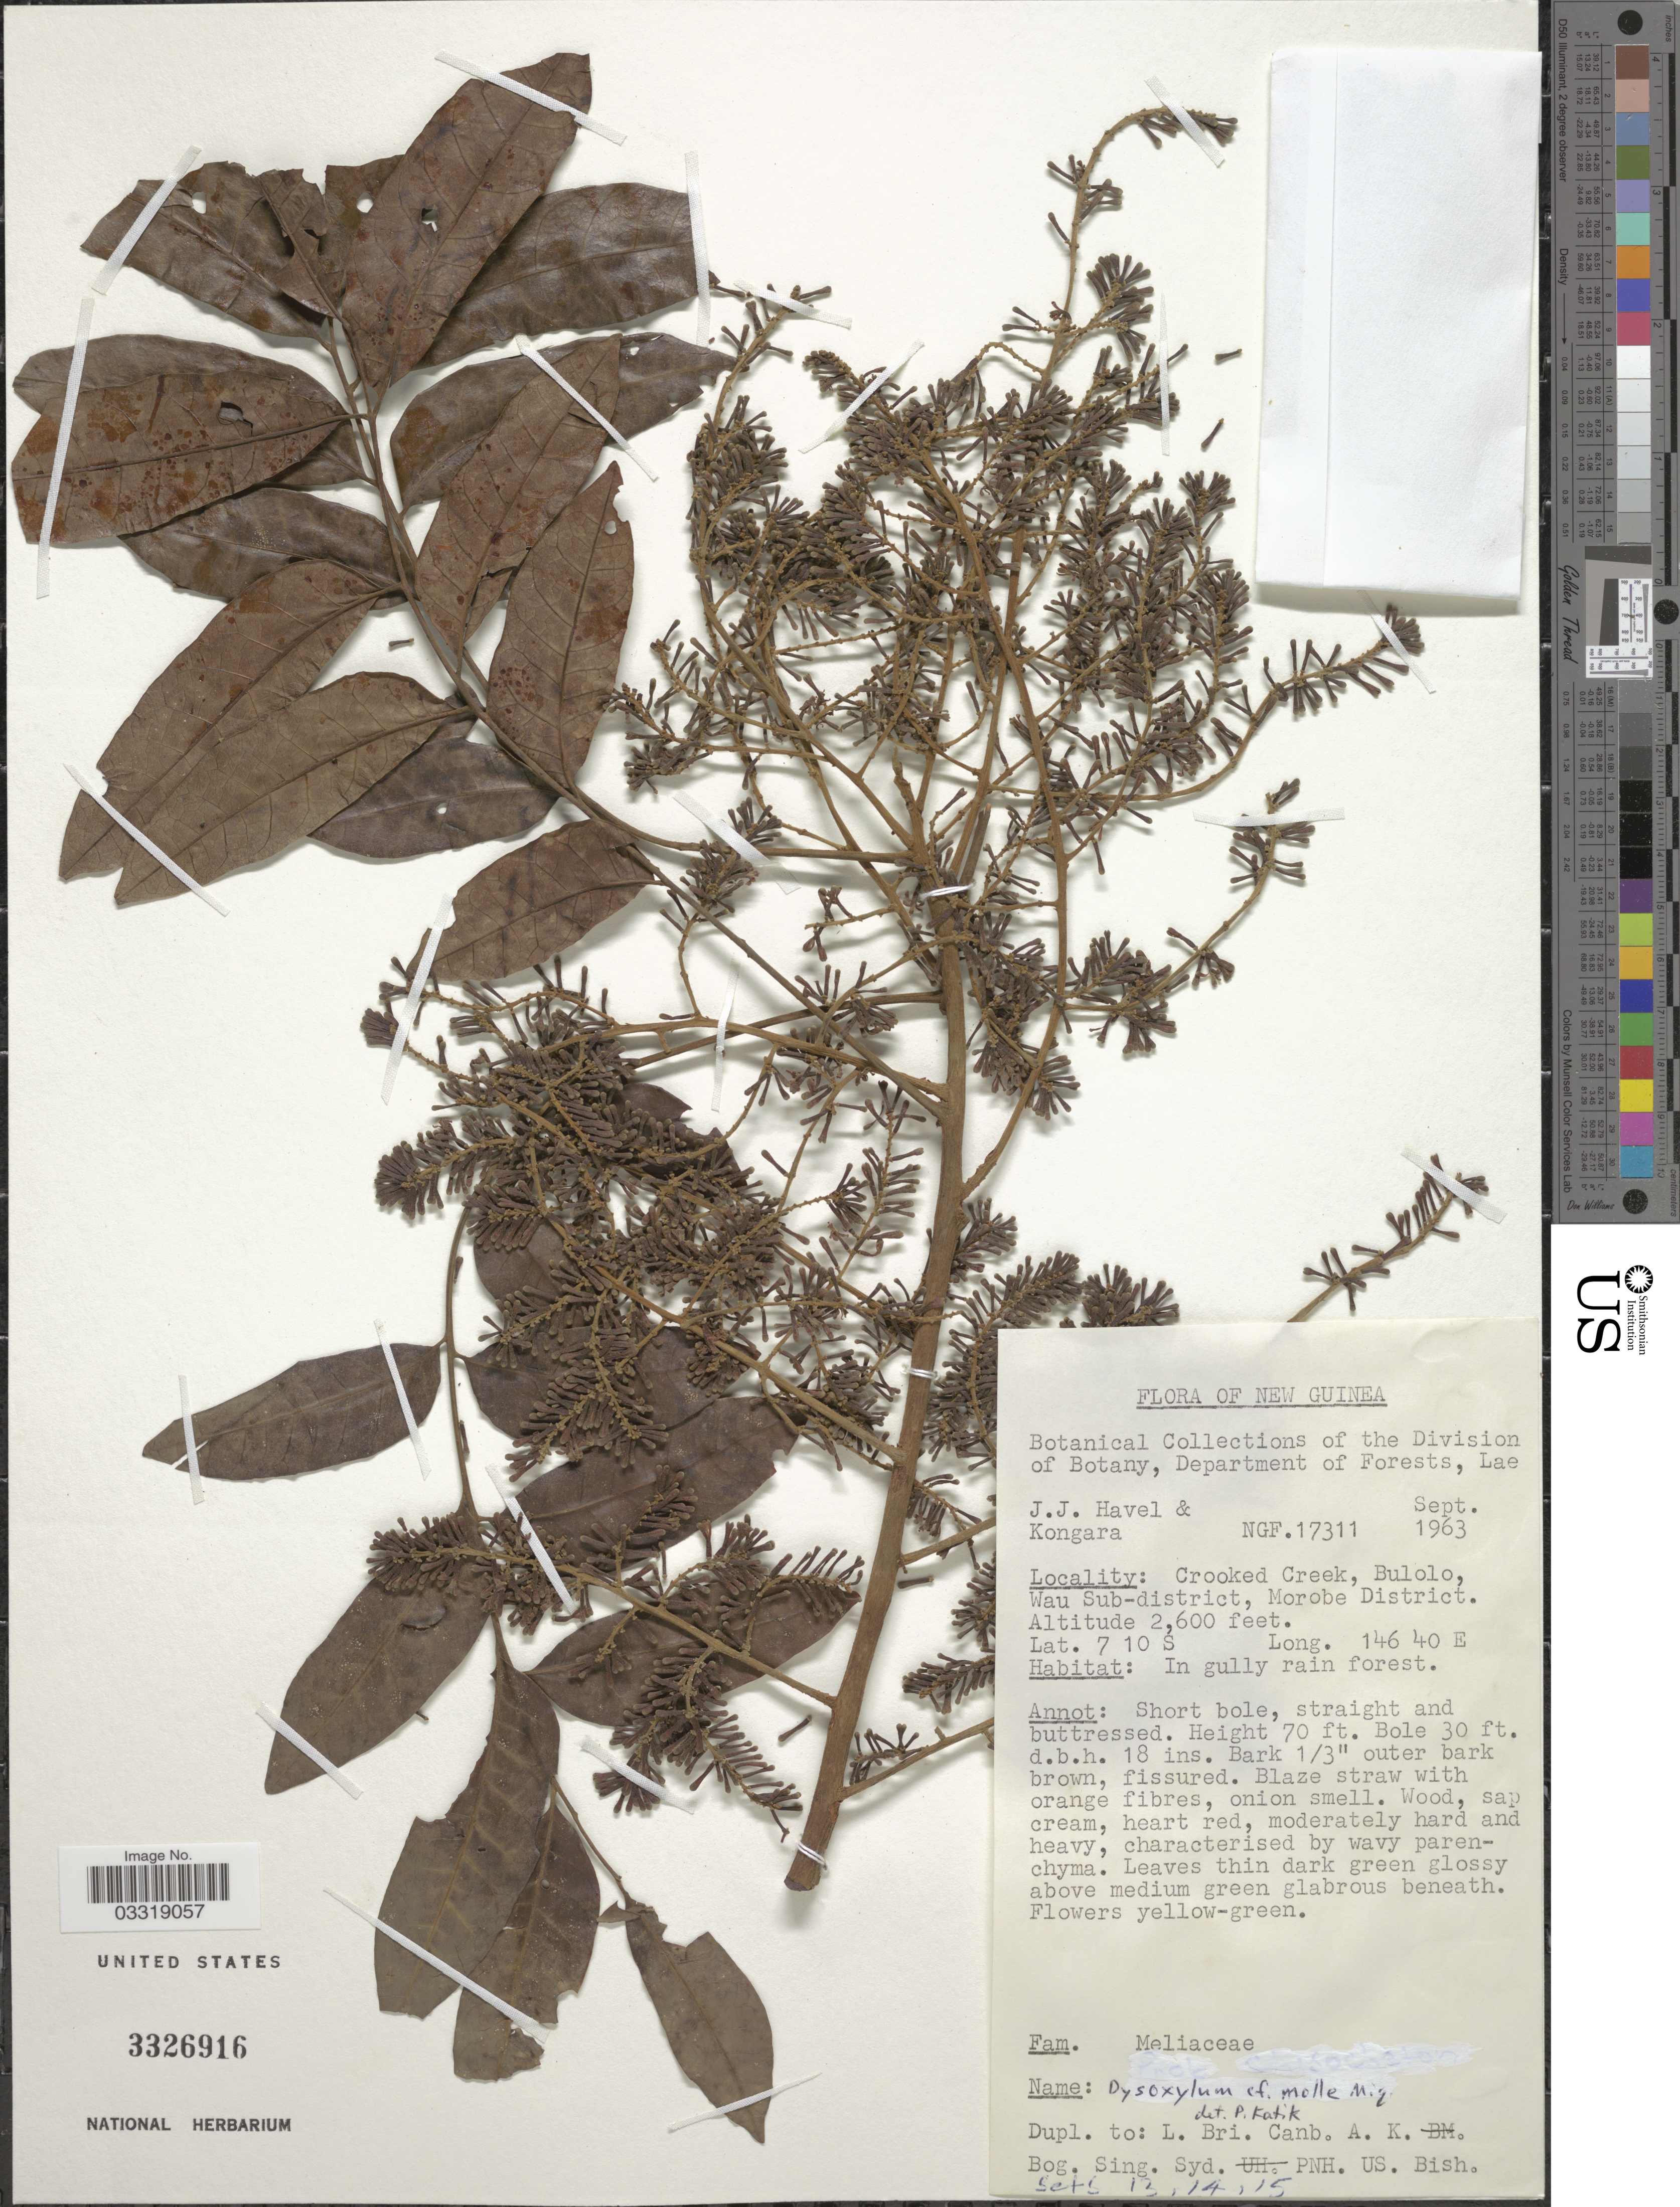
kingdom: Plantae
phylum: Tracheophyta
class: Magnoliopsida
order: Sapindales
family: Meliaceae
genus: Didymocheton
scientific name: Didymocheton mollis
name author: (Miq.) Holzmeyer & Hauenschild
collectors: J. Havel & -. Kongara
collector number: NGF 17311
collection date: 1963-09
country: Papua New Guinea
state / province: Morobe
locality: New Guinea. Crooked Creek, Bulolo, Wau Sub-district, Morobe District.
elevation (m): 792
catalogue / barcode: US 3326916